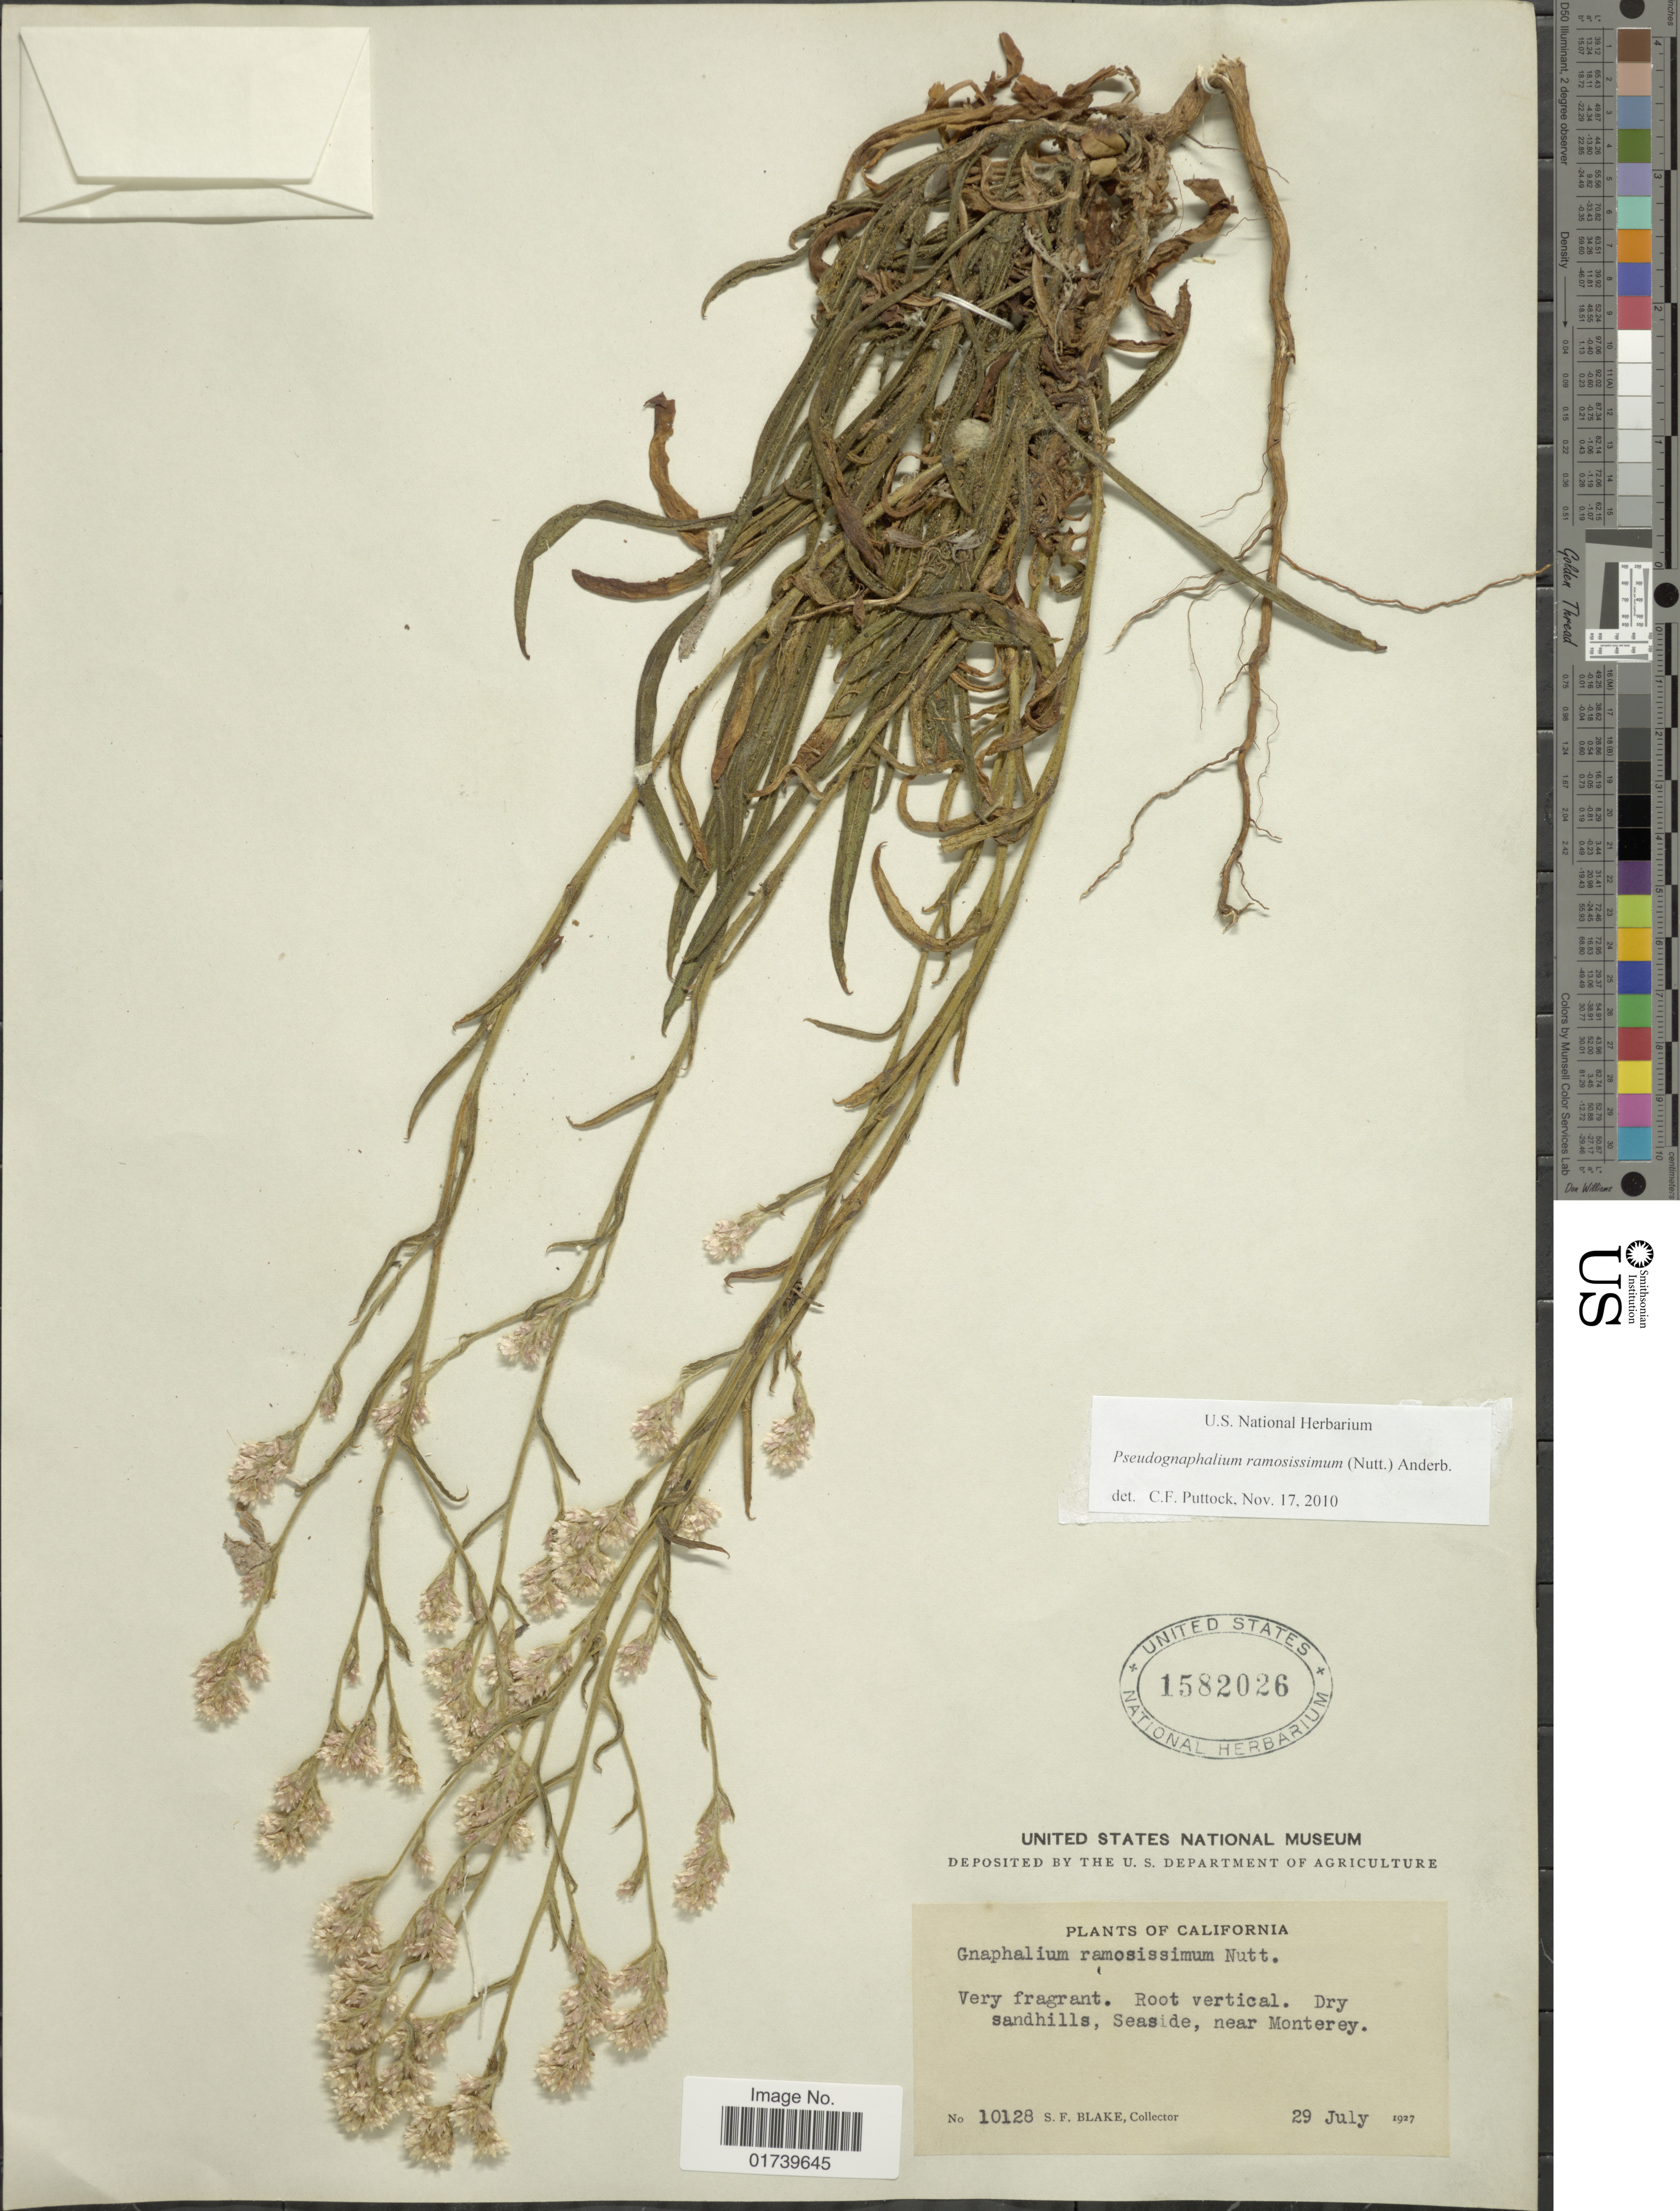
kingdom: Plantae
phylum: Tracheophyta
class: Magnoliopsida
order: Asterales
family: Asteraceae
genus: Pseudognaphalium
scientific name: Pseudognaphalium ramosissimum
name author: (Nutt.) Anderb.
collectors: S. Blake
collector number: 10128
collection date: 1927-07-29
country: United States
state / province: California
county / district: Monterey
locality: Seaside, near Monterey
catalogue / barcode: US 1582026